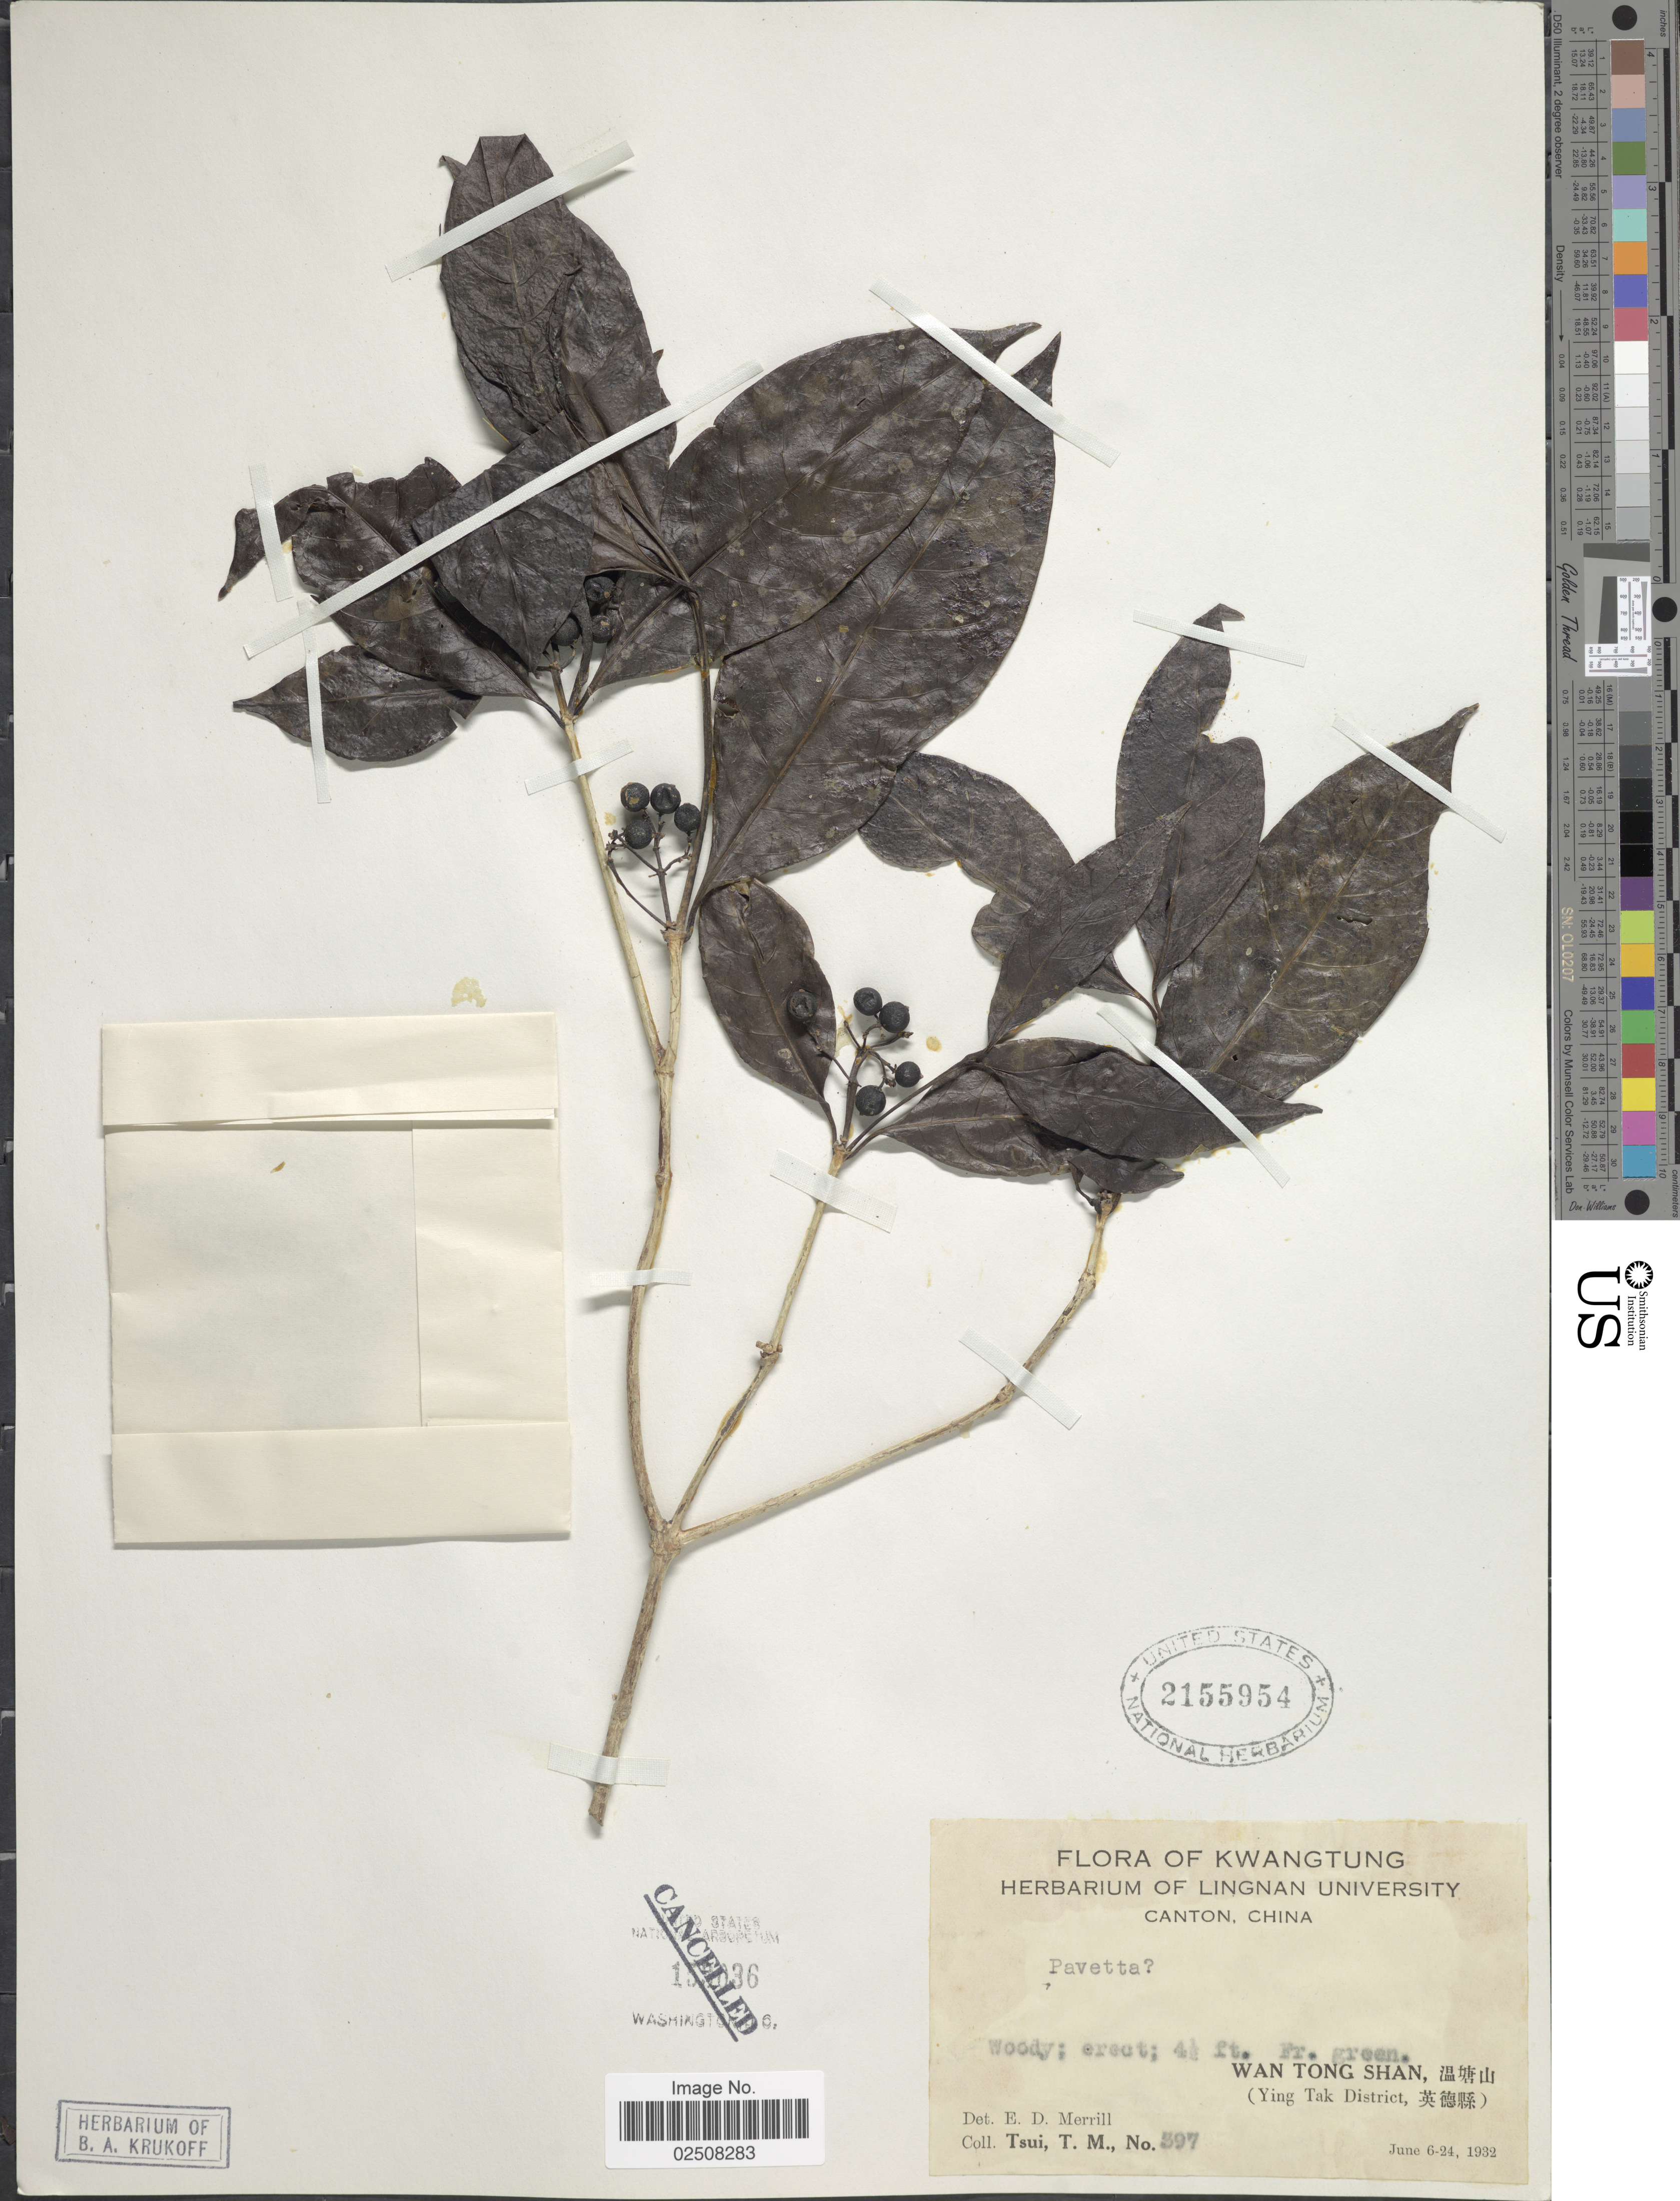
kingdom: Plantae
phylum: Tracheophyta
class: Magnoliopsida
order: Gentianales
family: Rubiaceae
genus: Pavetta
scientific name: Pavetta sp.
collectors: T. Tsui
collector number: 397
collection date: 1932-06-06/1932-06-24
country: China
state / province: Guangdong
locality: Kwangtung, Wan Tong Shan, (Ying Tak District)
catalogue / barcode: US 2155954